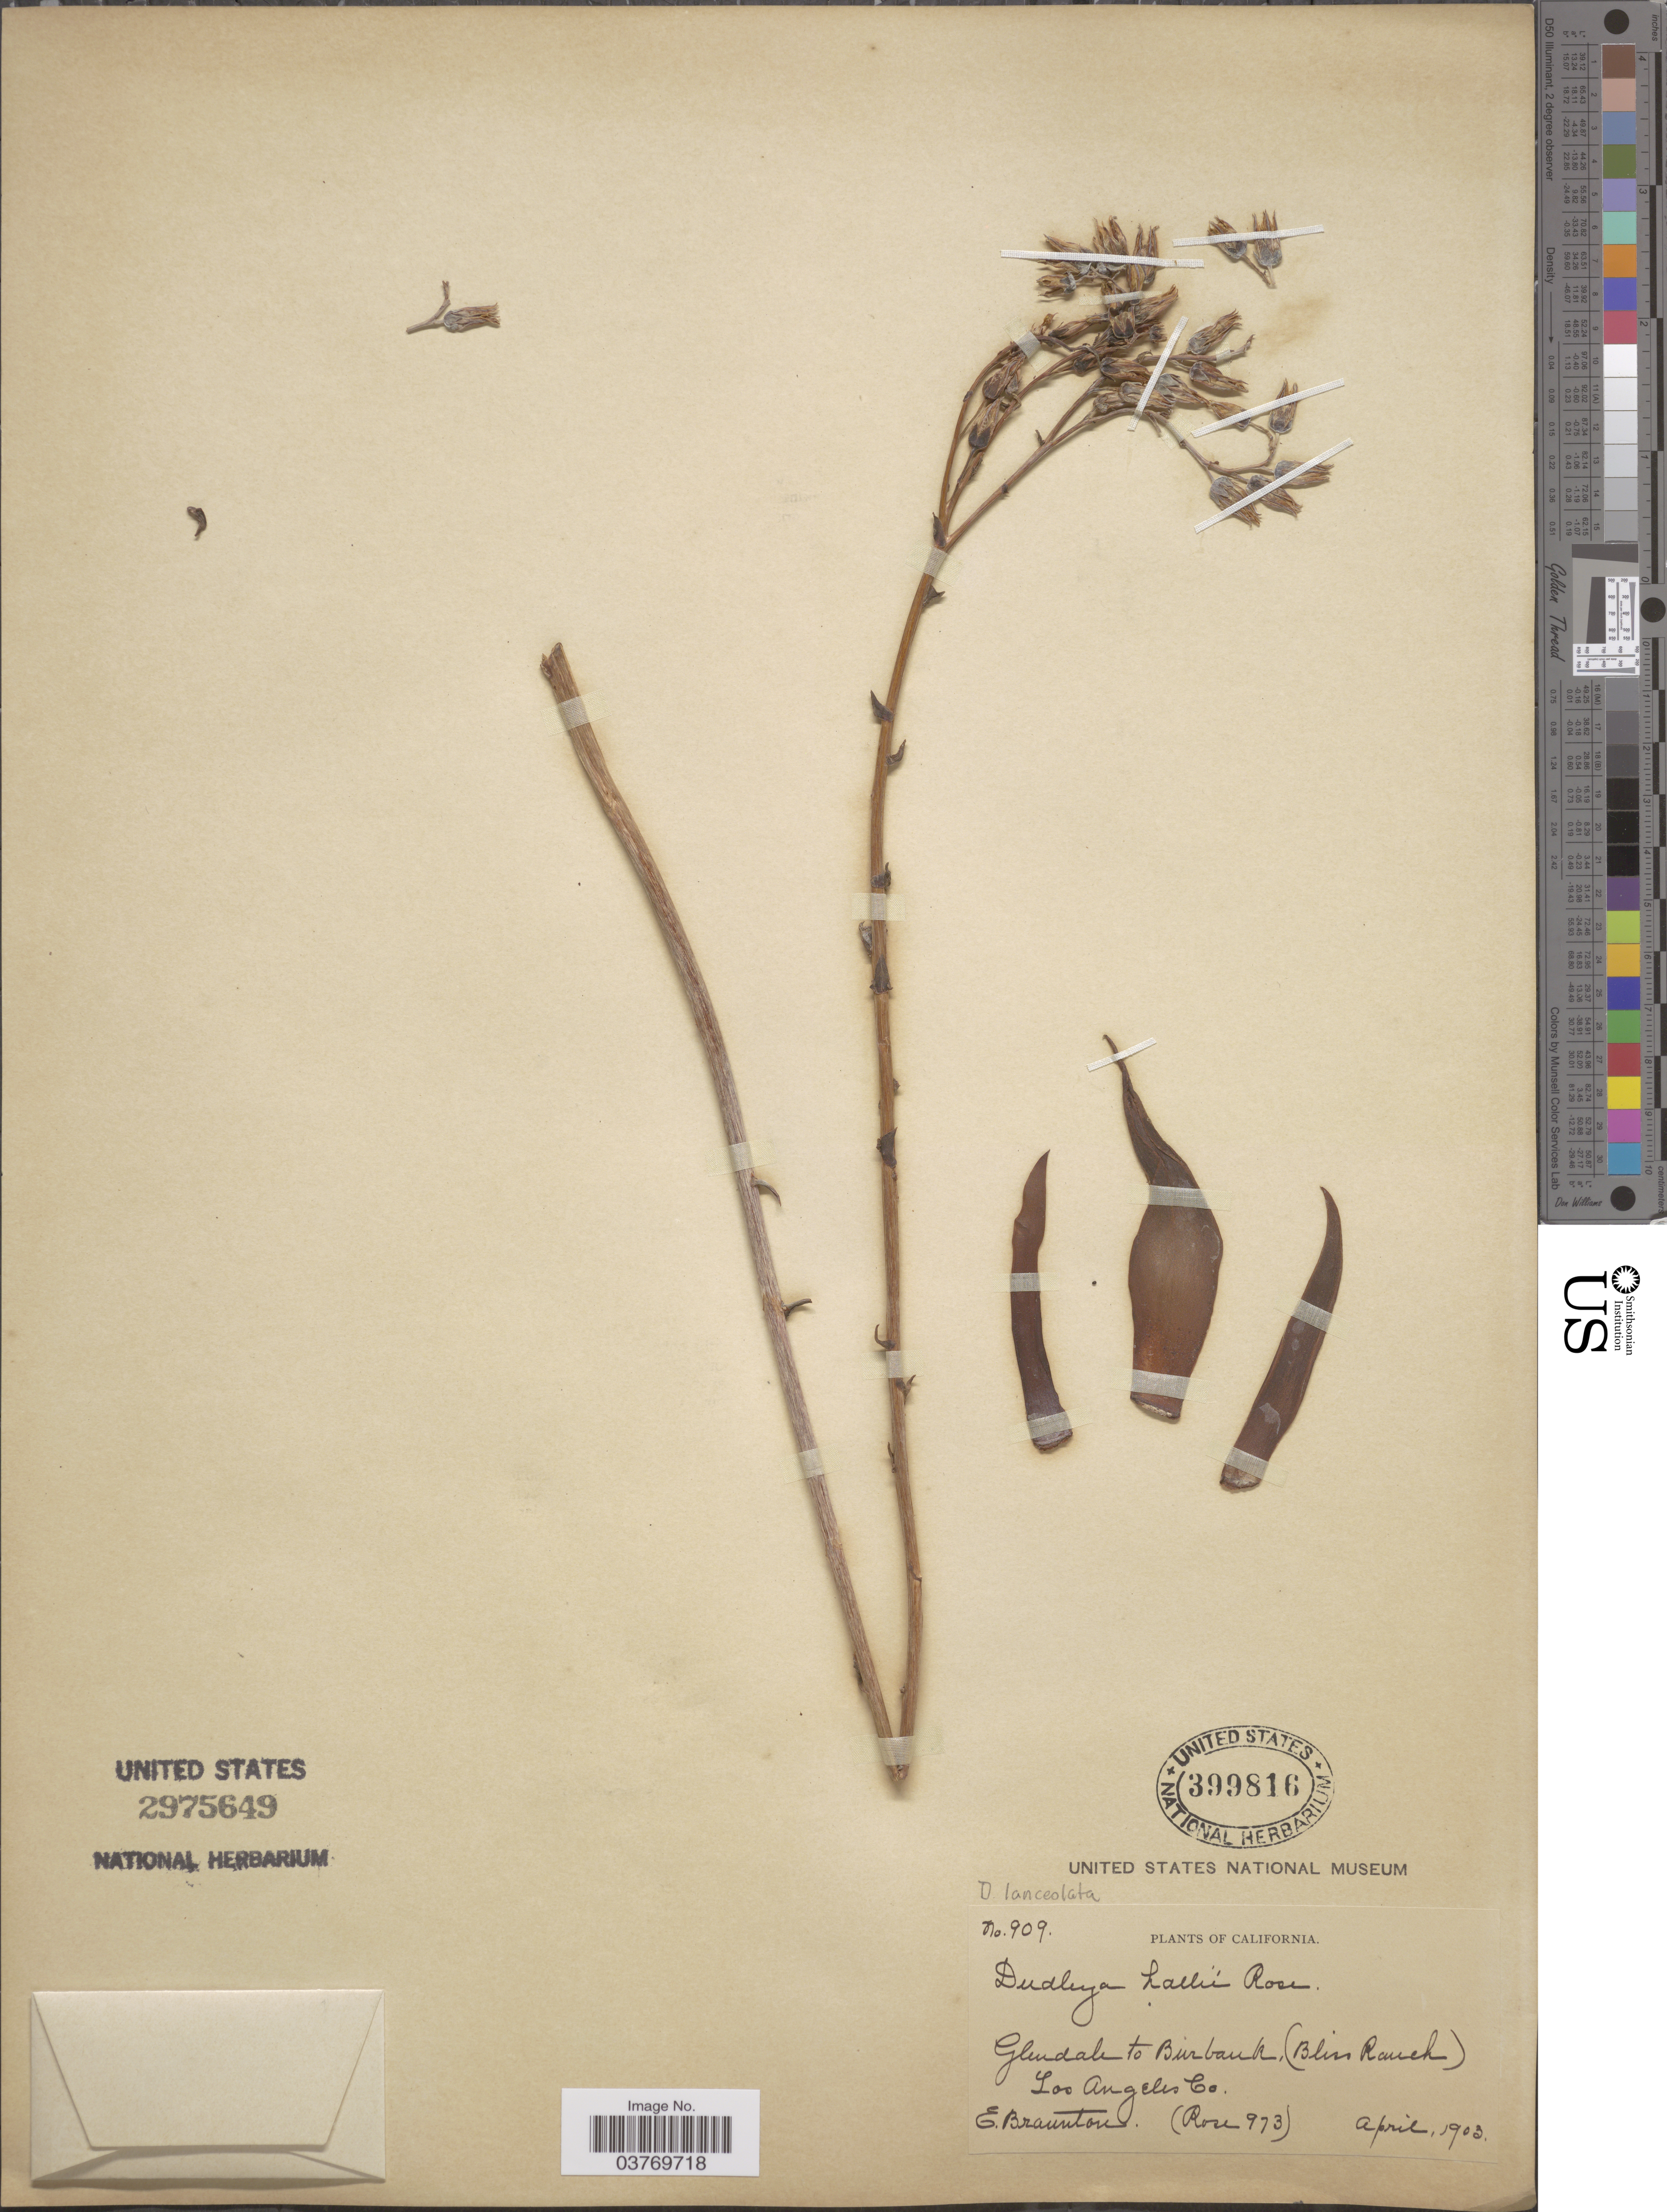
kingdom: Plantae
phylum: Tracheophyta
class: Magnoliopsida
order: Saxifragales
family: Crassulaceae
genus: Dudleya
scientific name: Dudleya hallii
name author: Rose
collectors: E. Braunton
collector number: Rose973/909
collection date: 1903-04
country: United States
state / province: California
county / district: Los Angeles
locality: Glendale to Burbank, (Bliss Ranch) Los Angeles Co.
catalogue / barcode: US 399816